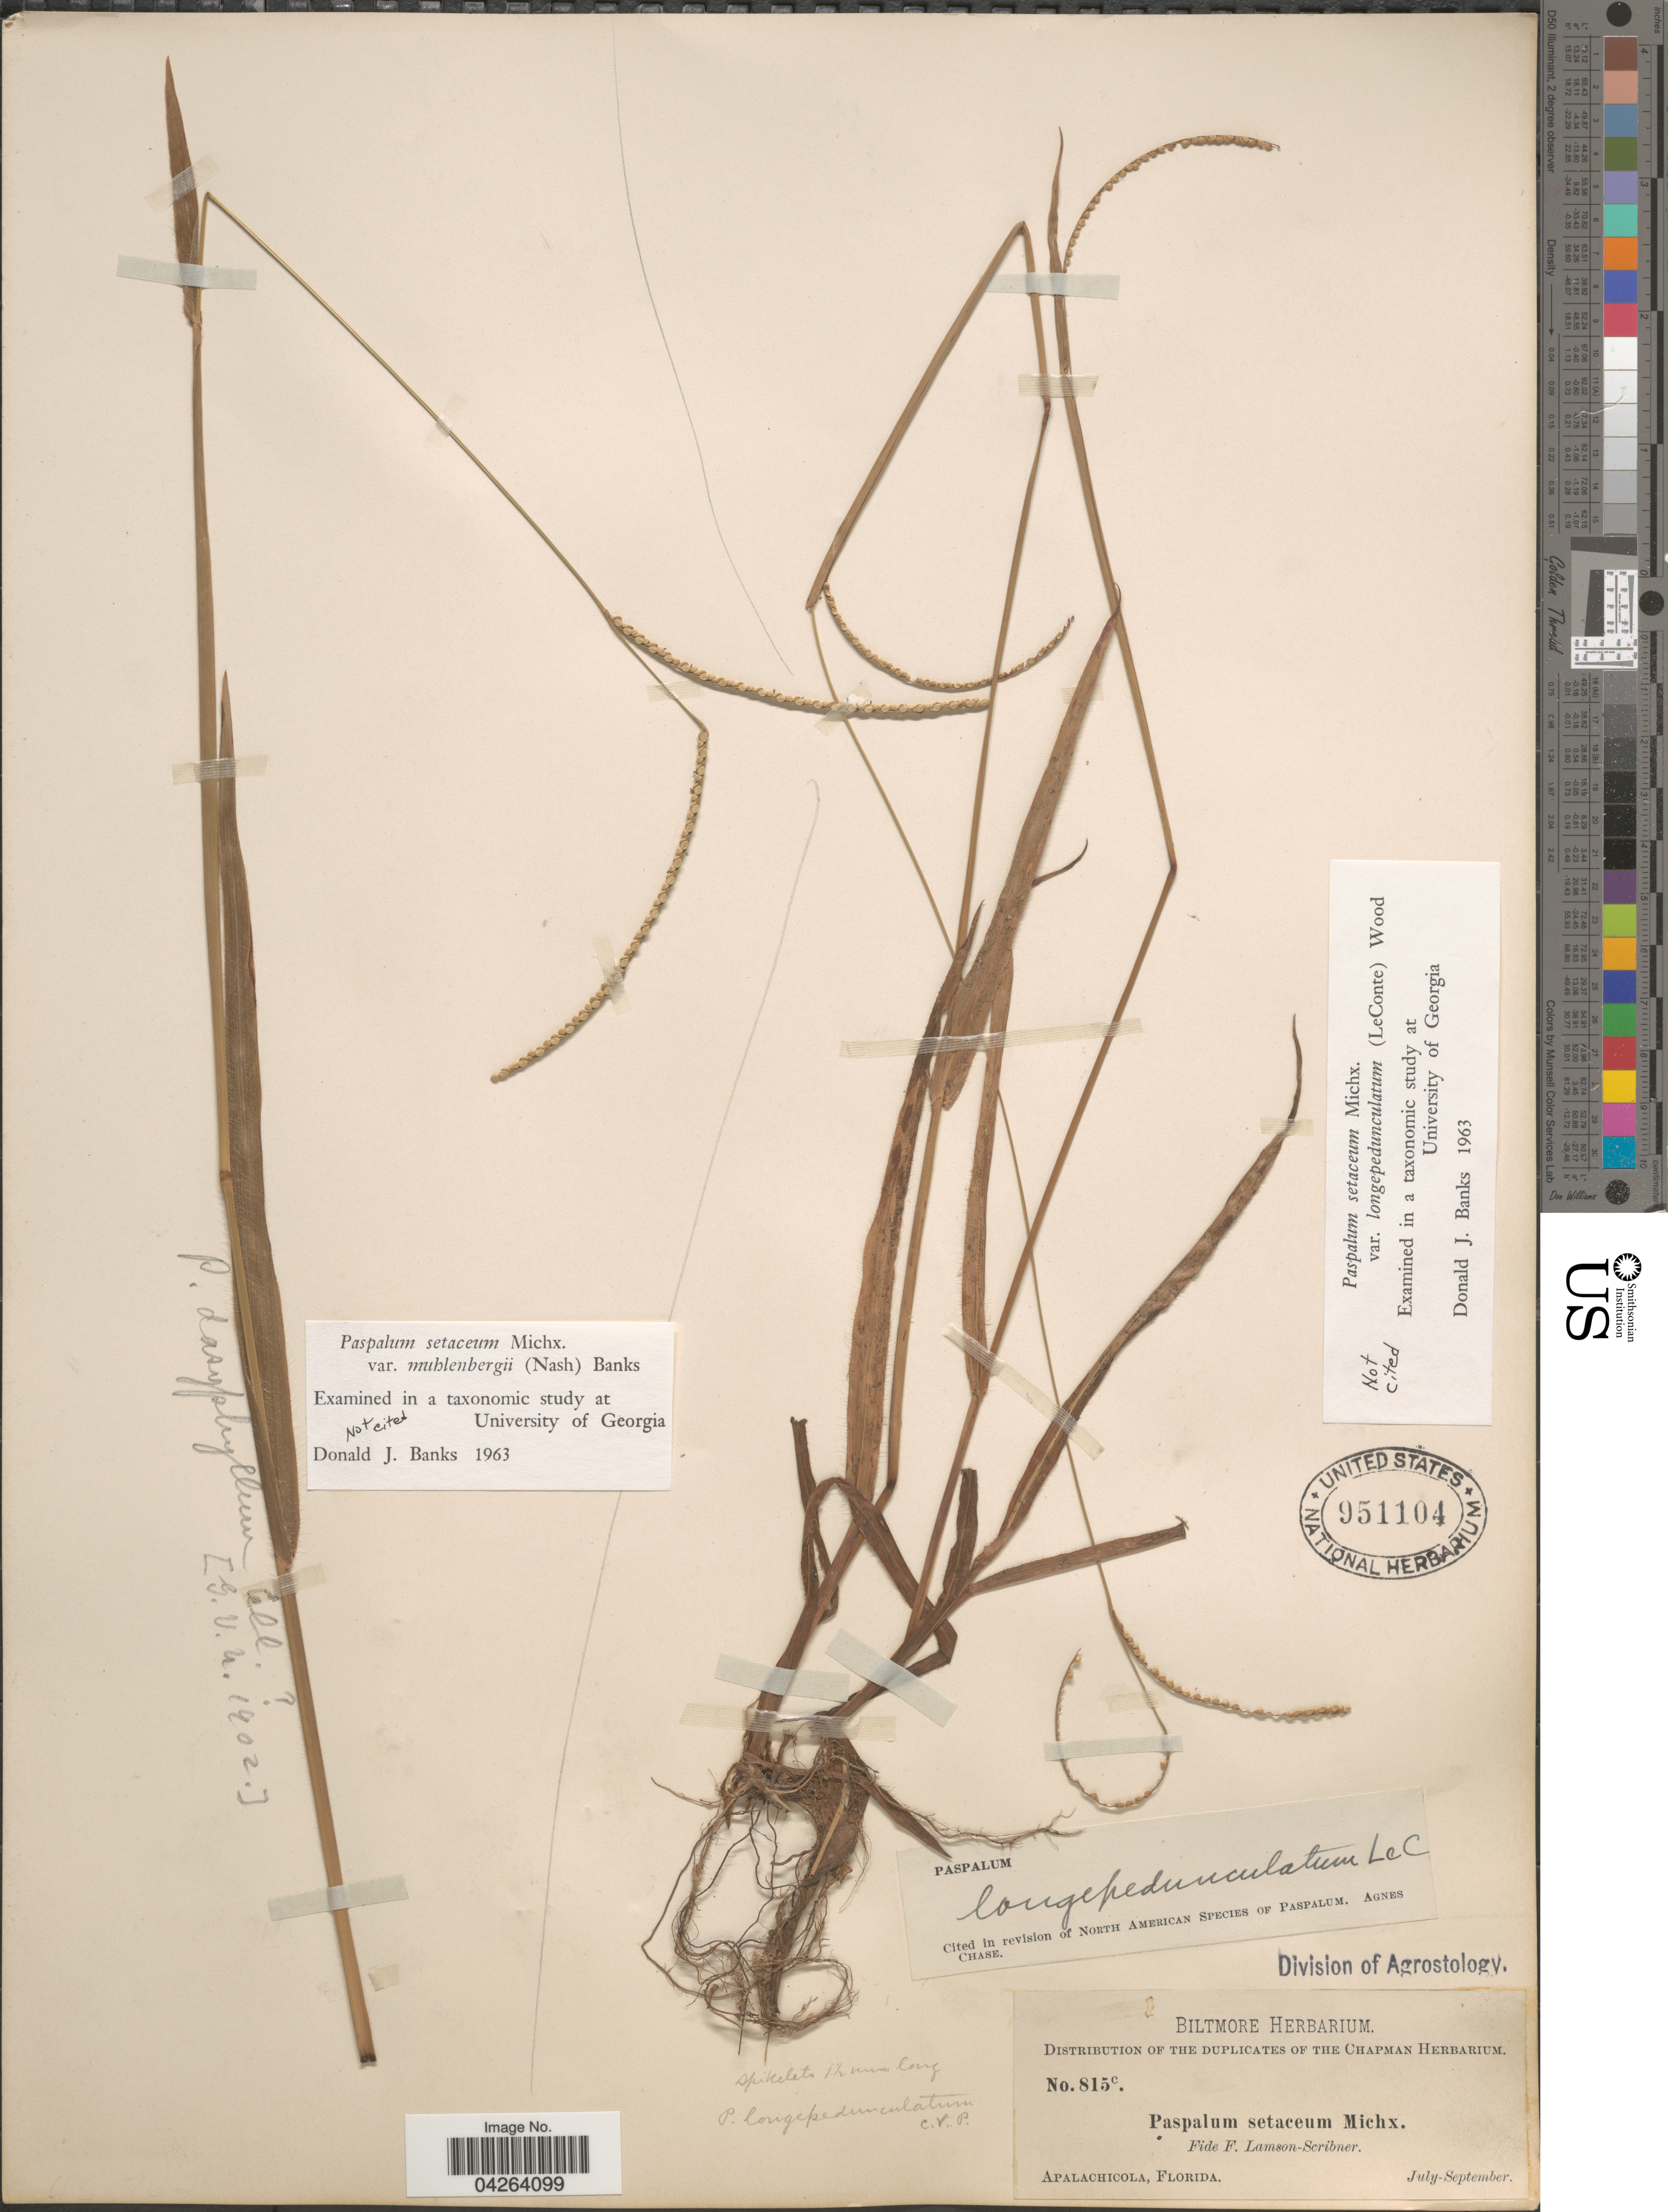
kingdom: Plantae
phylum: Tracheophyta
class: Liliopsida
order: Poales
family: Poaceae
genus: Paspalum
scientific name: Paspalum setaceum var. longipedunculatum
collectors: ex herb. Biltmore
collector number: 815c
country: United States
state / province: Florida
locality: Apalachicola.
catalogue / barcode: US 951104